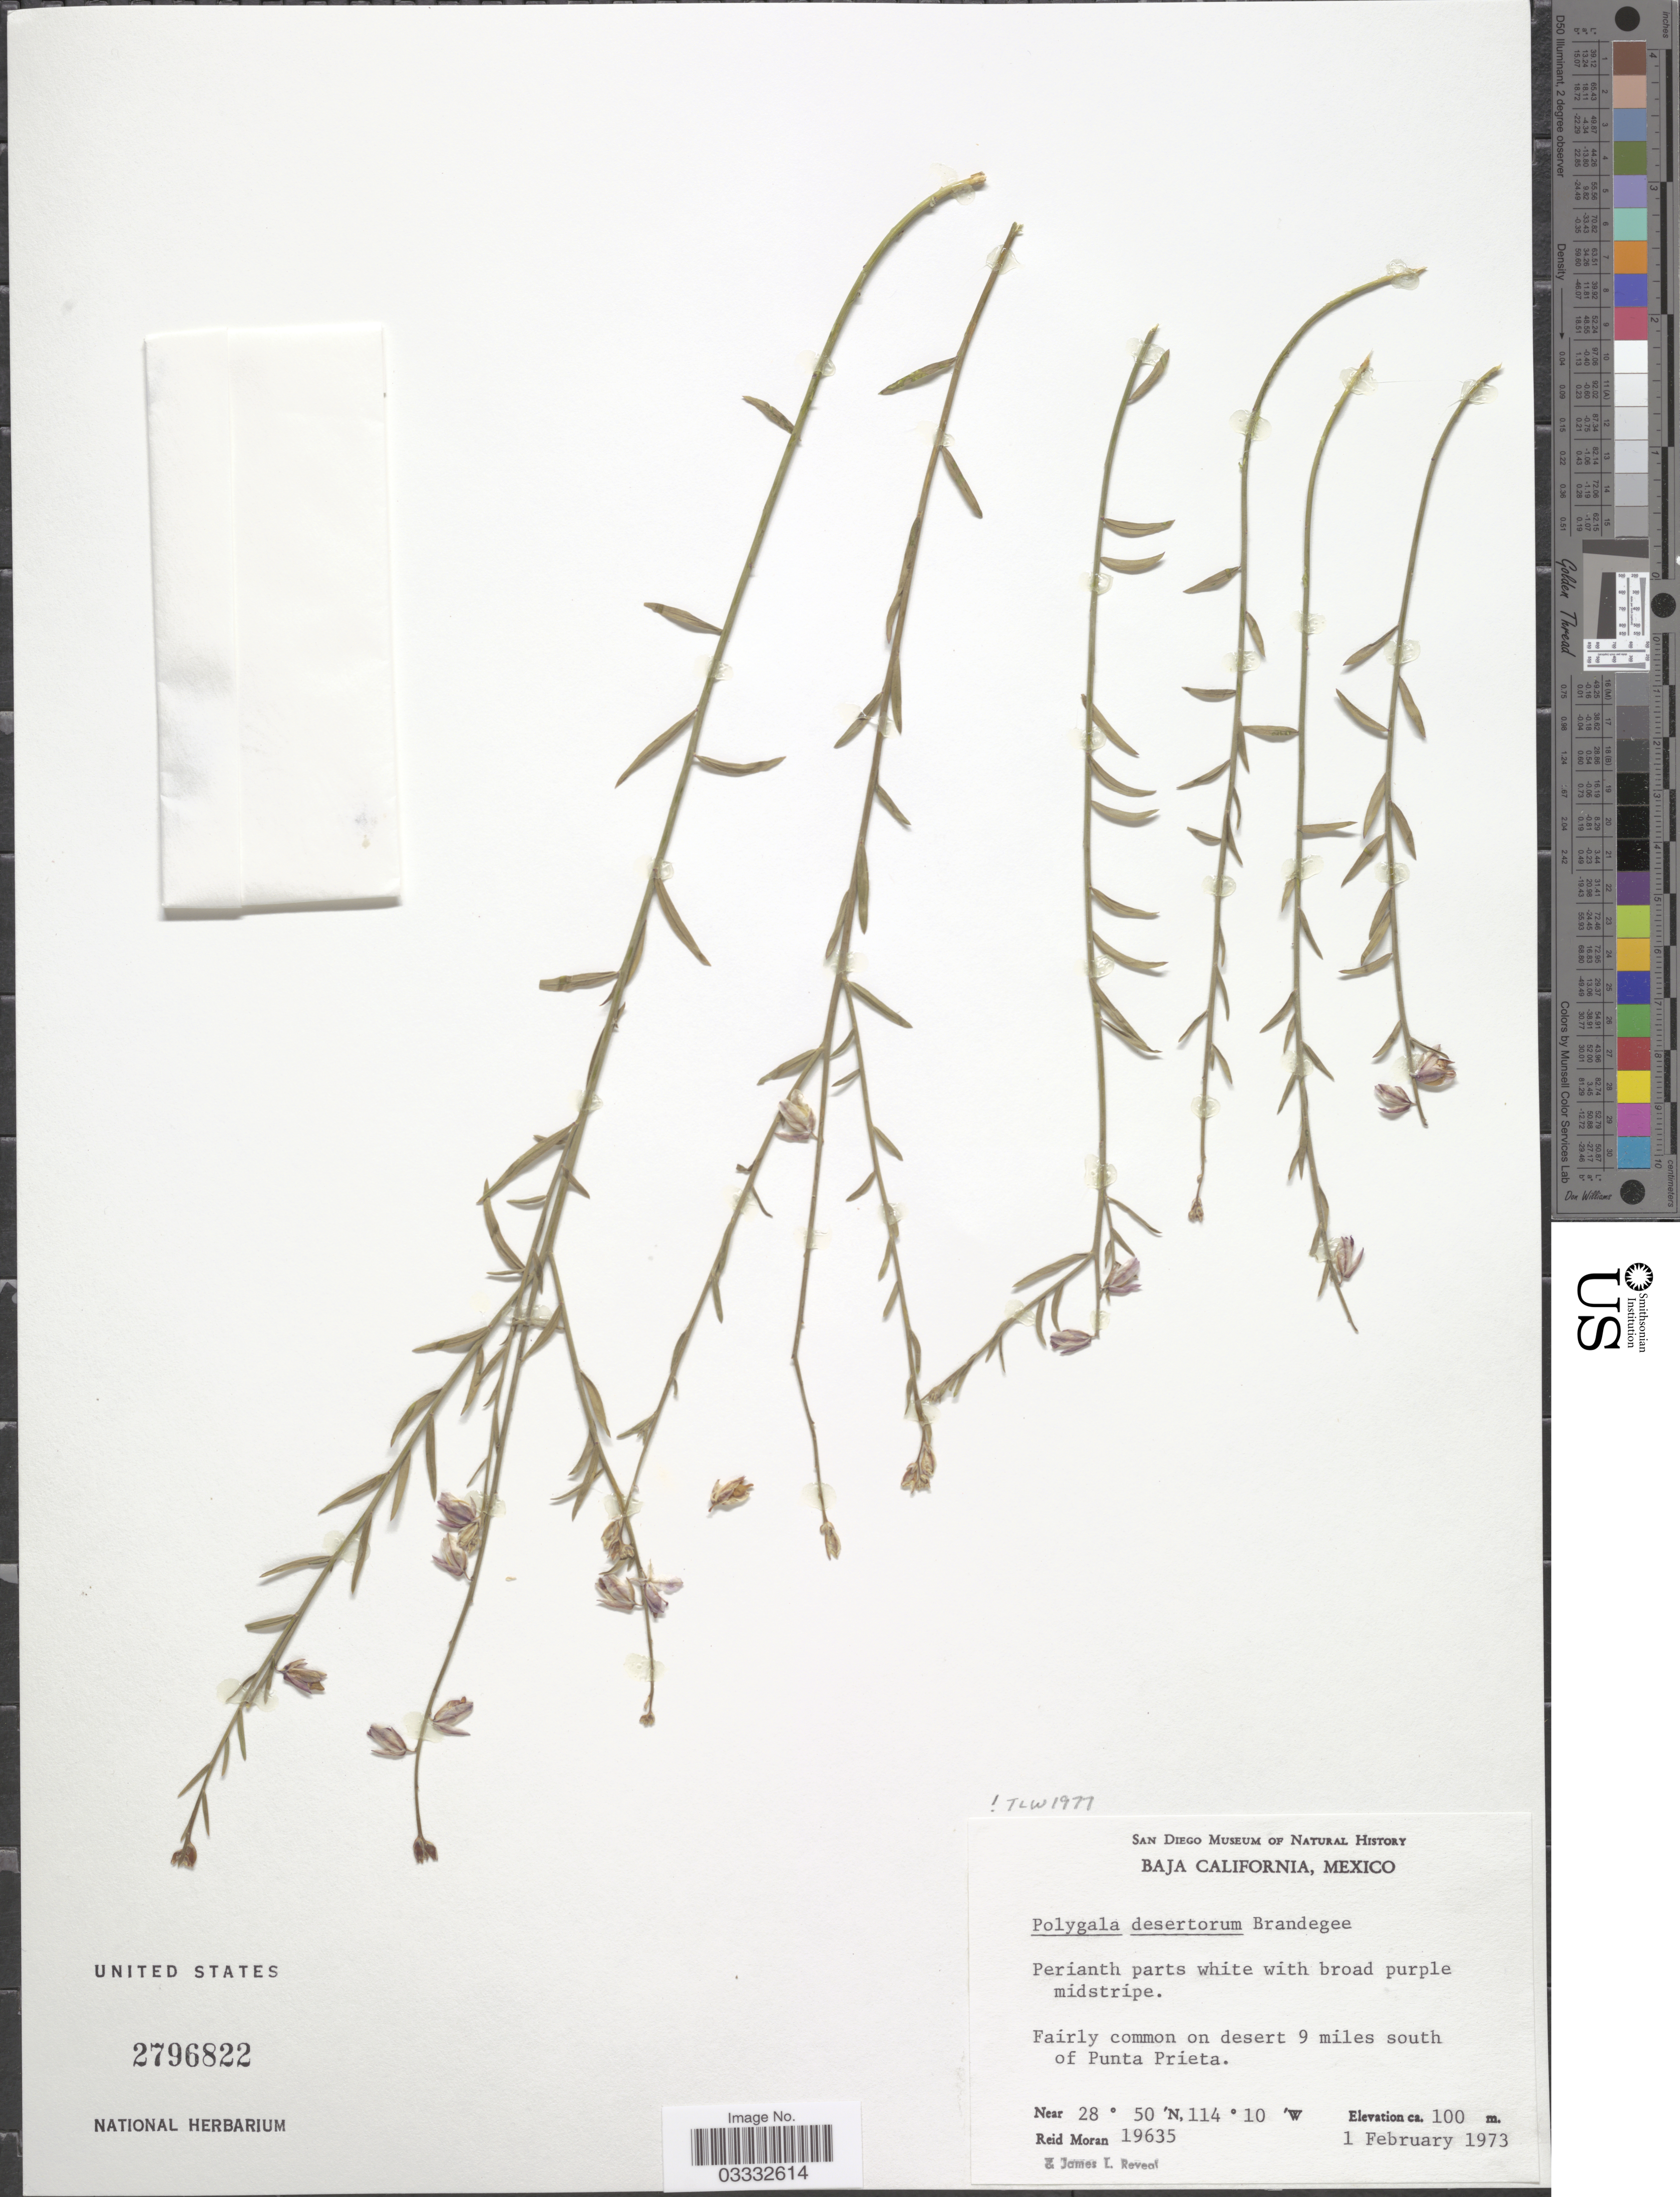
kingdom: Plantae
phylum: Tracheophyta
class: Magnoliopsida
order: Fabales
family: Polygalaceae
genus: Rhinotropis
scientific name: Rhinotropis desertorum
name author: (K. Brandegee) J.R. Abbott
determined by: Strong, Mark T., (BOT), Smithsonian Institution - National Museum of Natural History (UNITED STATES)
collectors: R. V. Moran & J. L. Reveal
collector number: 19635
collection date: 1973-02-01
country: Mexico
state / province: Baja California Norte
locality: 9 miles south of Punta Prieta.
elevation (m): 100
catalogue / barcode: US 2796822